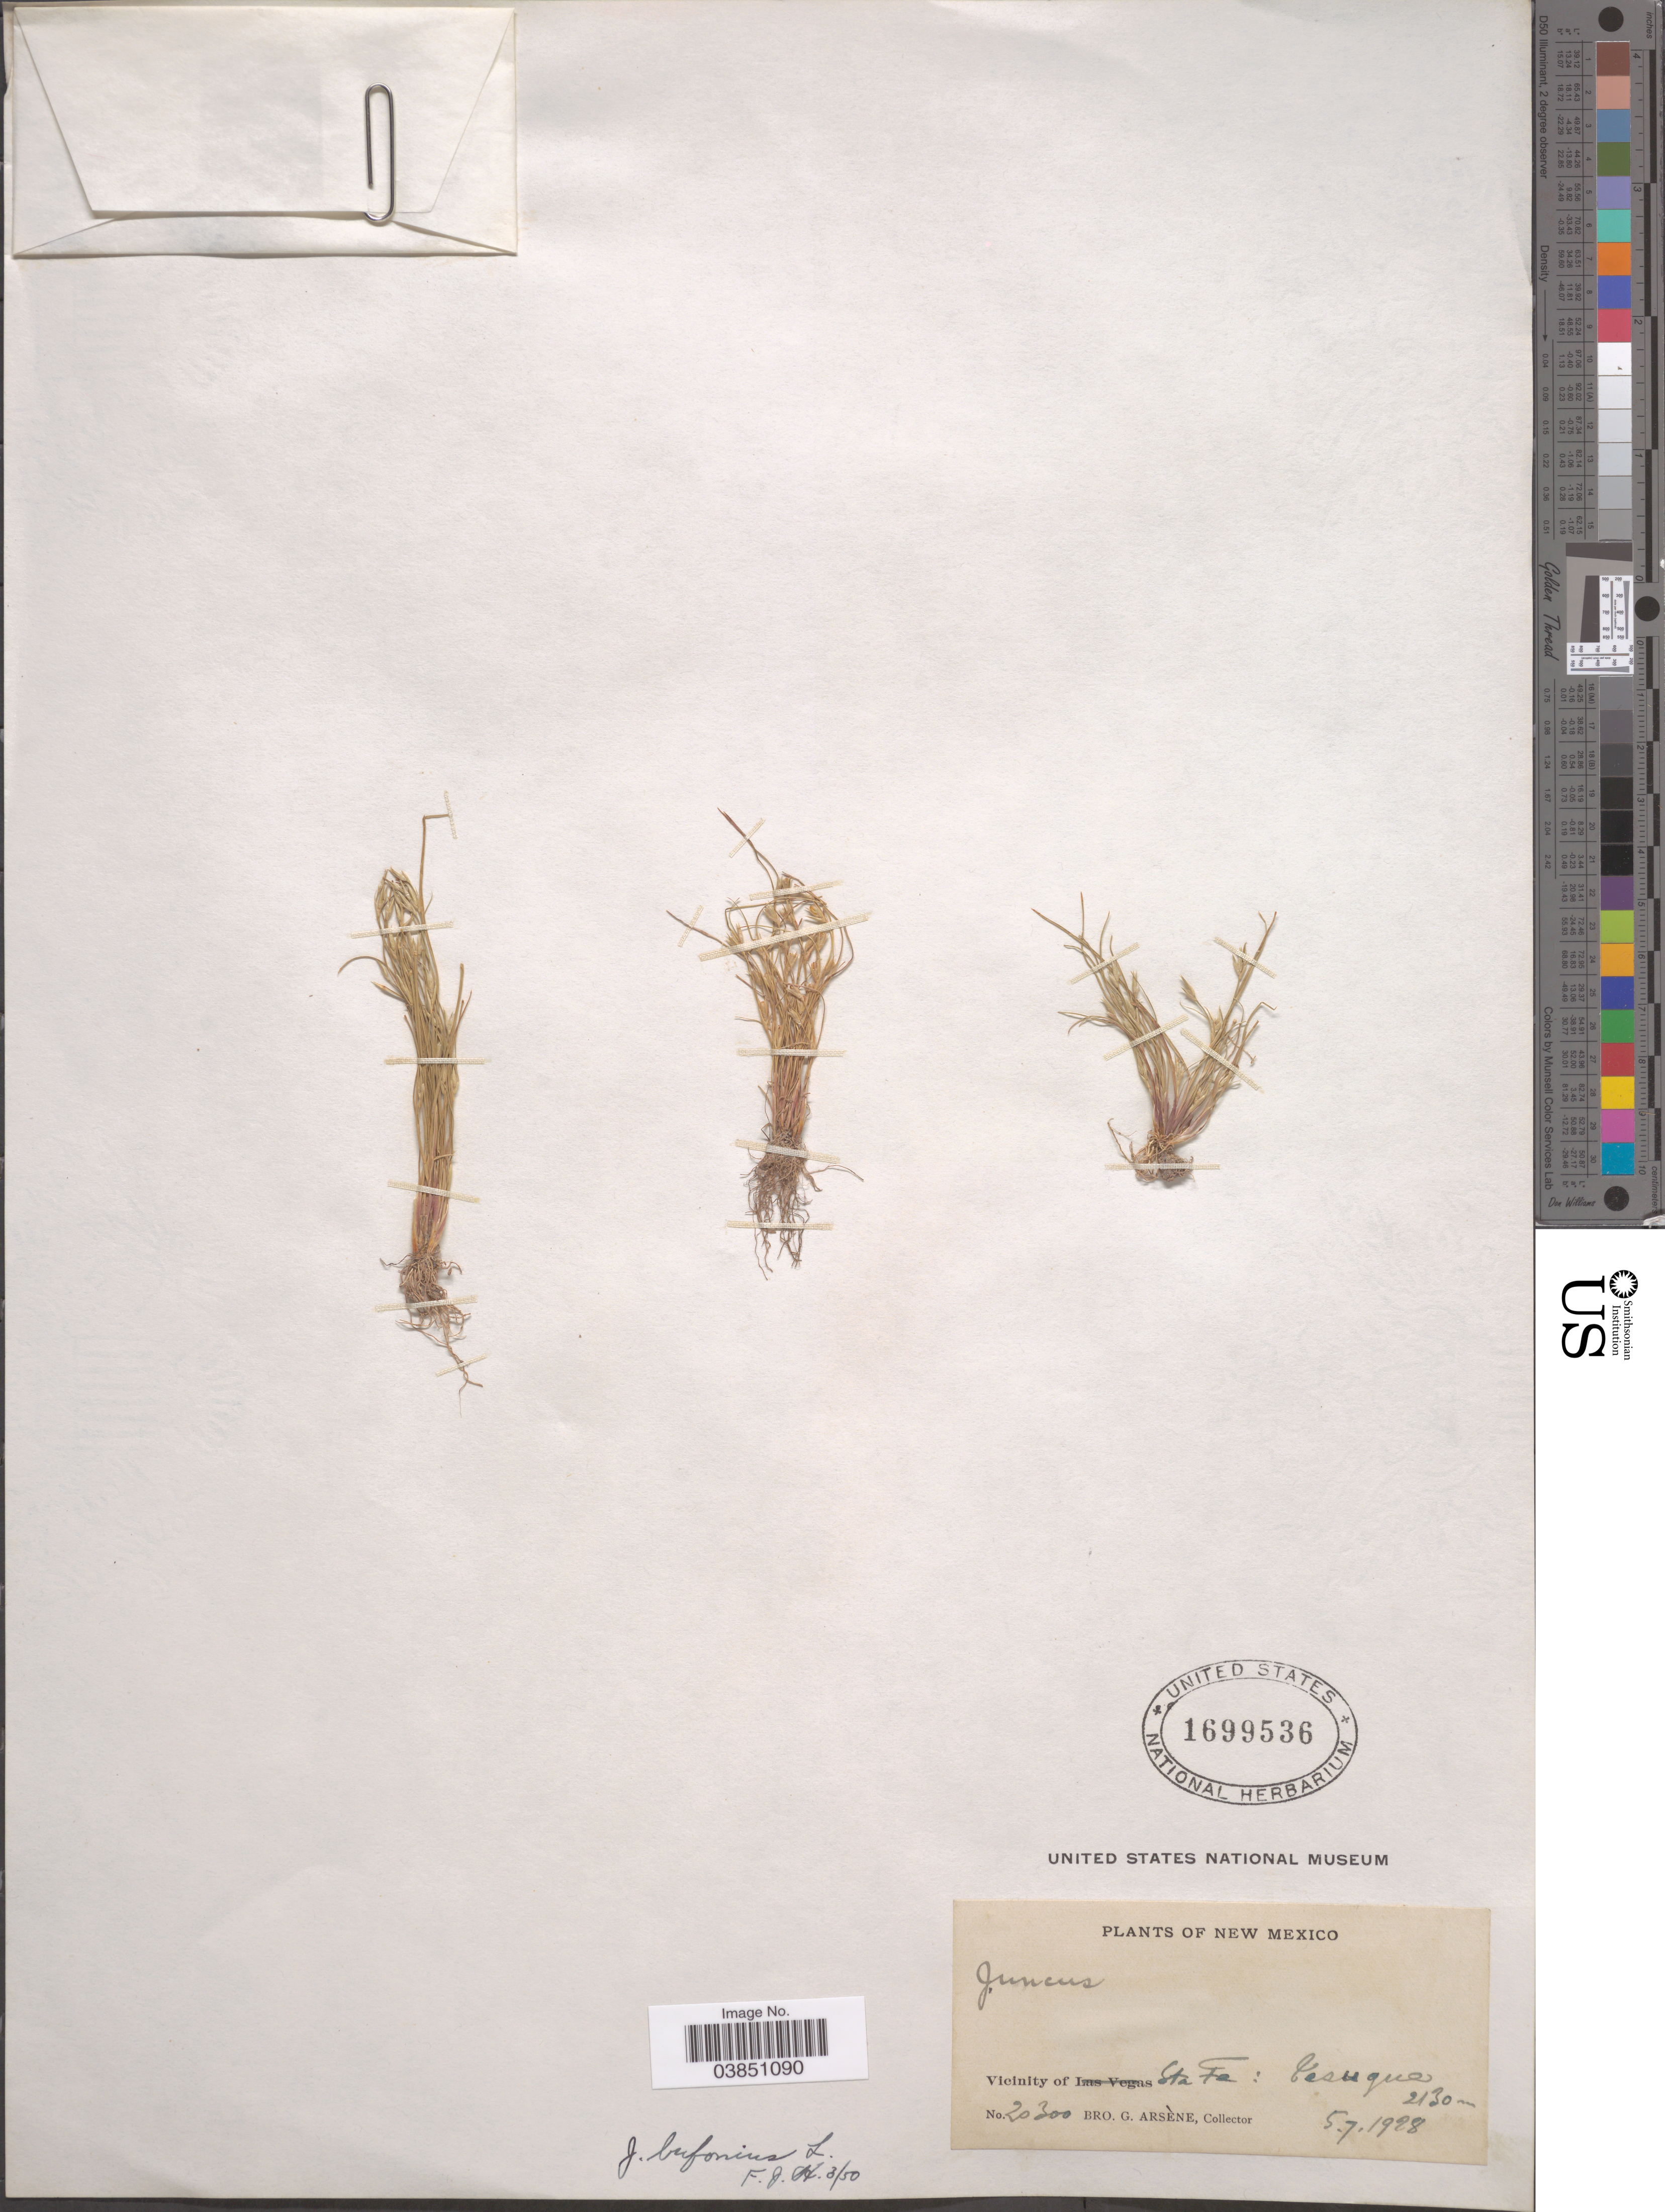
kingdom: Plantae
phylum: Tracheophyta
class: Liliopsida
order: Poales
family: Juncaceae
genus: Juncus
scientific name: Juncus bufonius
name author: L.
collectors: Bro. G. Arsène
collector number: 20300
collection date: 1928-05-07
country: United States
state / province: New Mexico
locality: Vicinity of Sta Fe: Tesuque.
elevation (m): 2130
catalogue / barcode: US 1699536